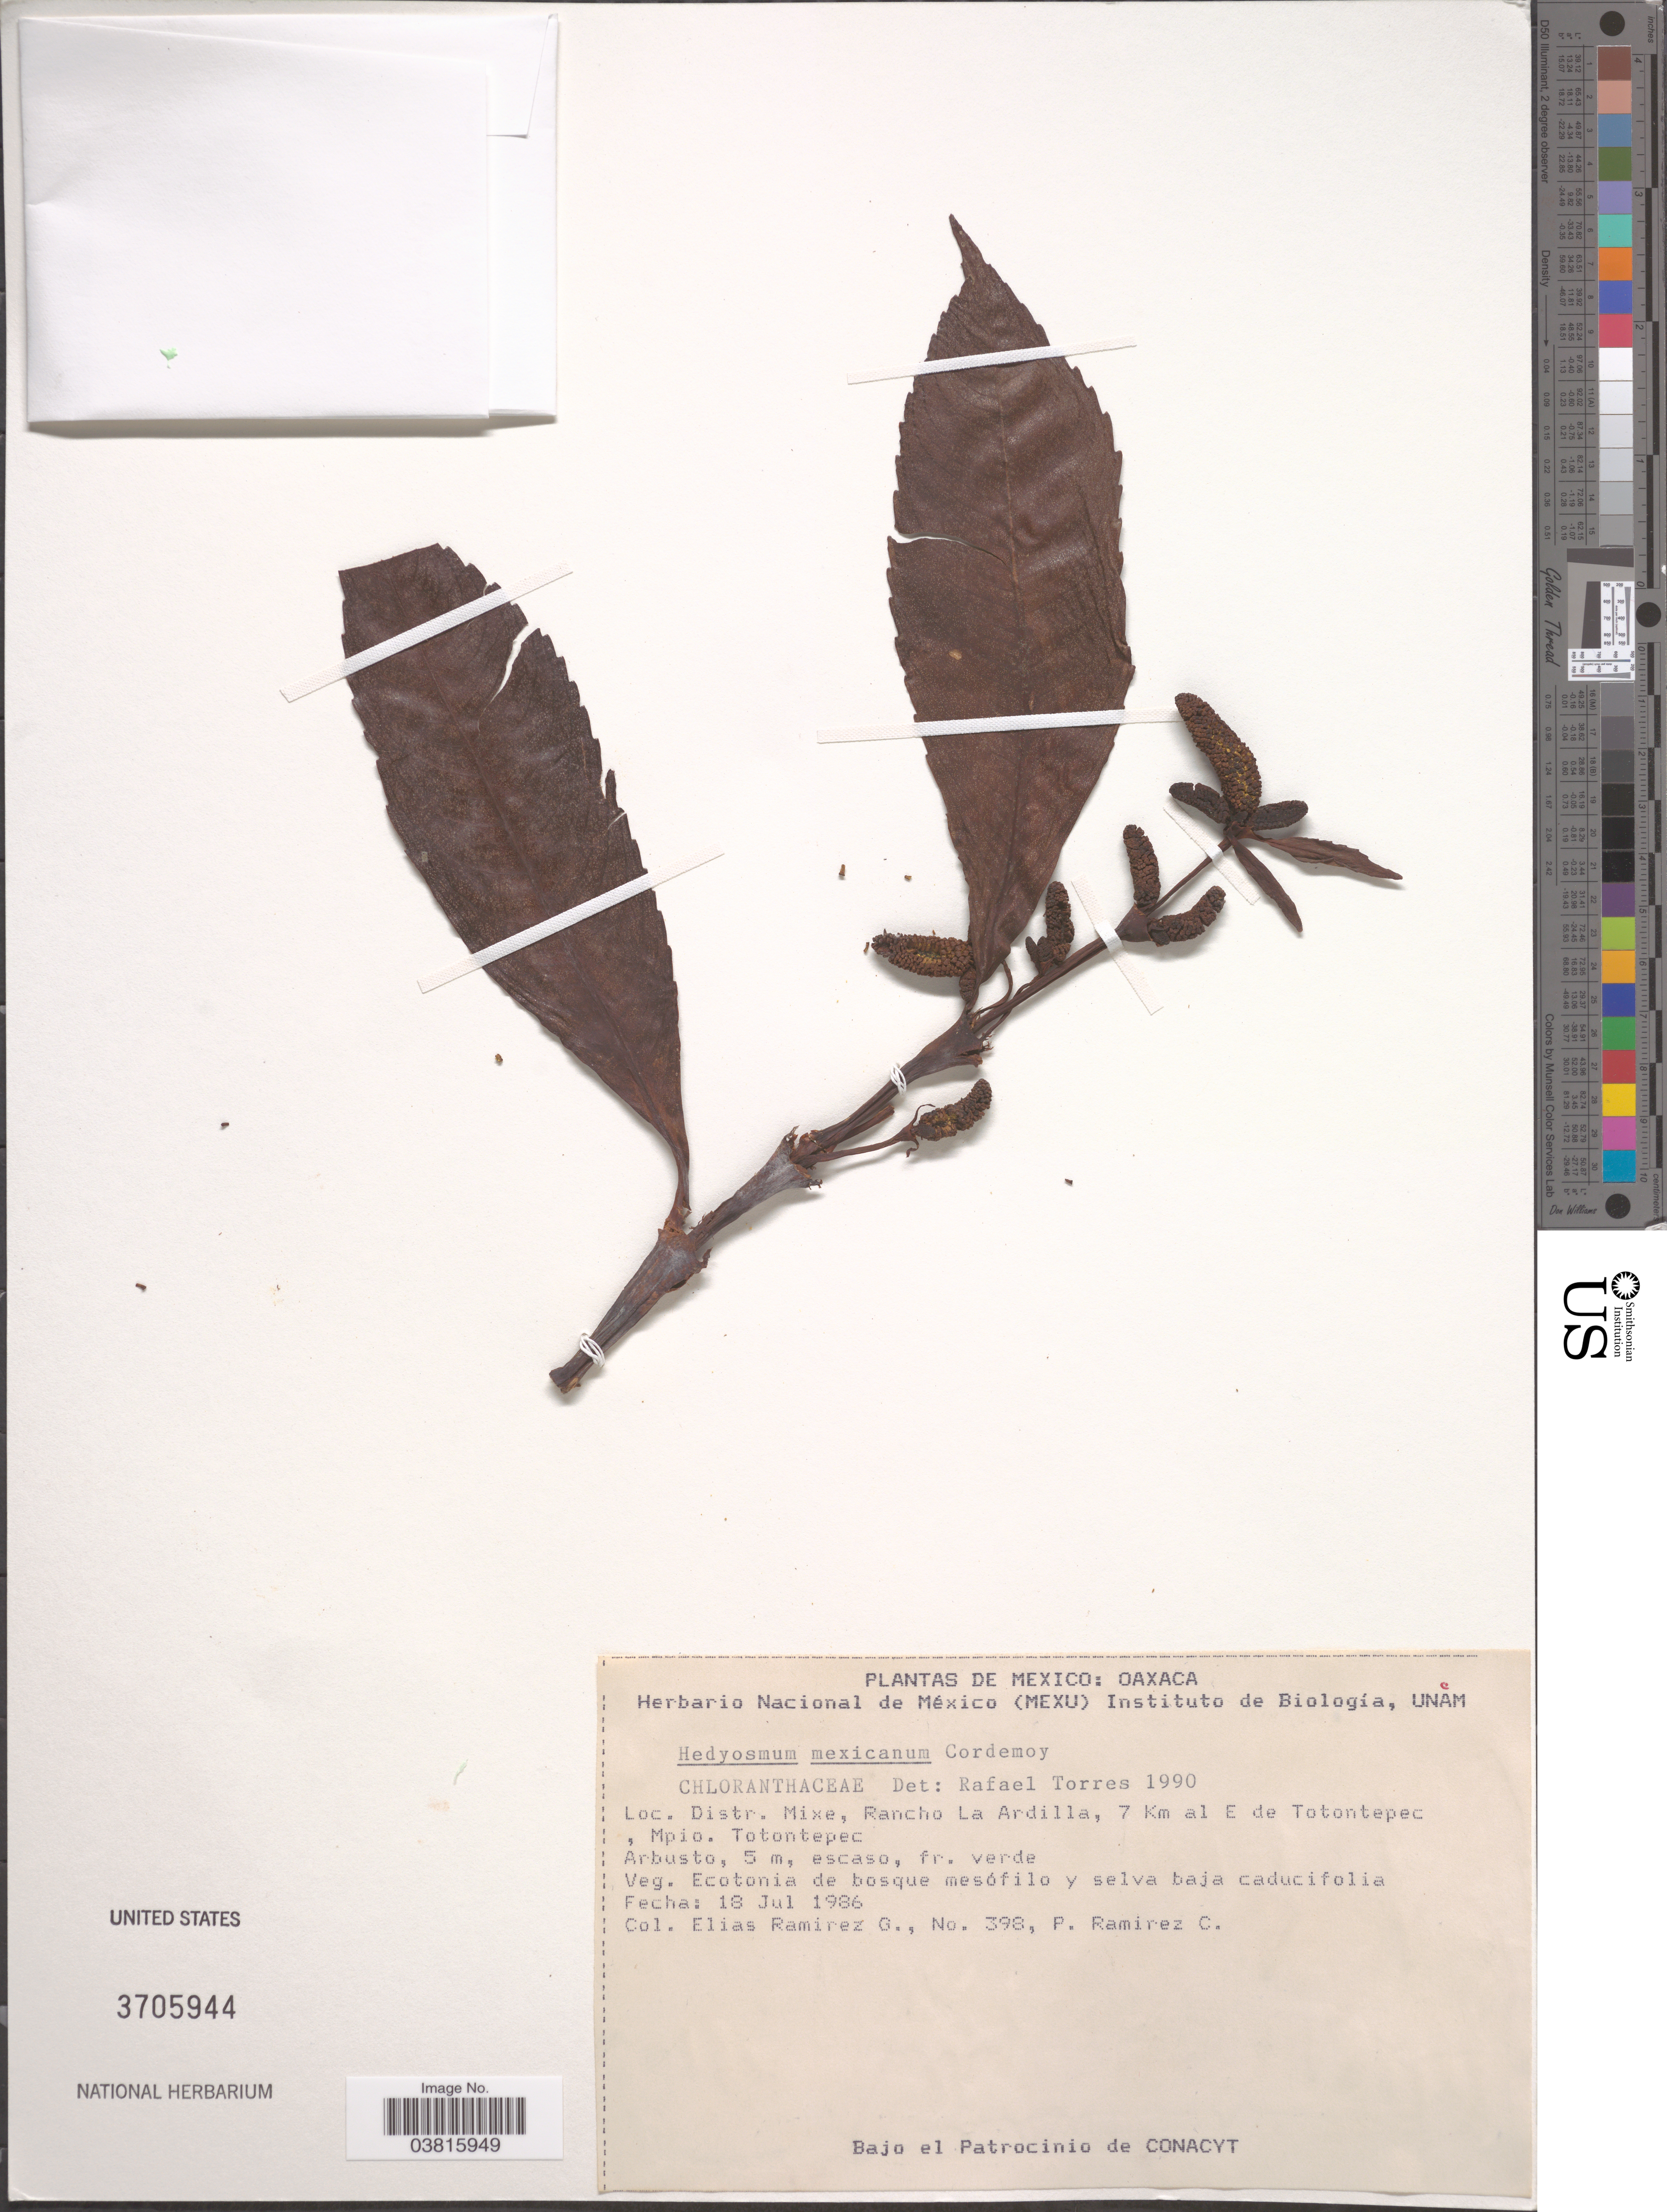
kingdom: Plantae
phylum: Tracheophyta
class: Magnoliopsida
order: Chloranthales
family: Chloranthaceae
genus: Hedyosmum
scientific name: Hedyosmum artocarpus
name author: Solms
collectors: E. Ramirez G. & P. Ramirez C.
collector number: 398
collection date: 1986-07-18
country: Mexico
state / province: Oaxaca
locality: Distr. Mixe, Rancho La Ardilla, 7 Km al E de Totontepec, Mpio. Totontepec.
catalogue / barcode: US 3705944